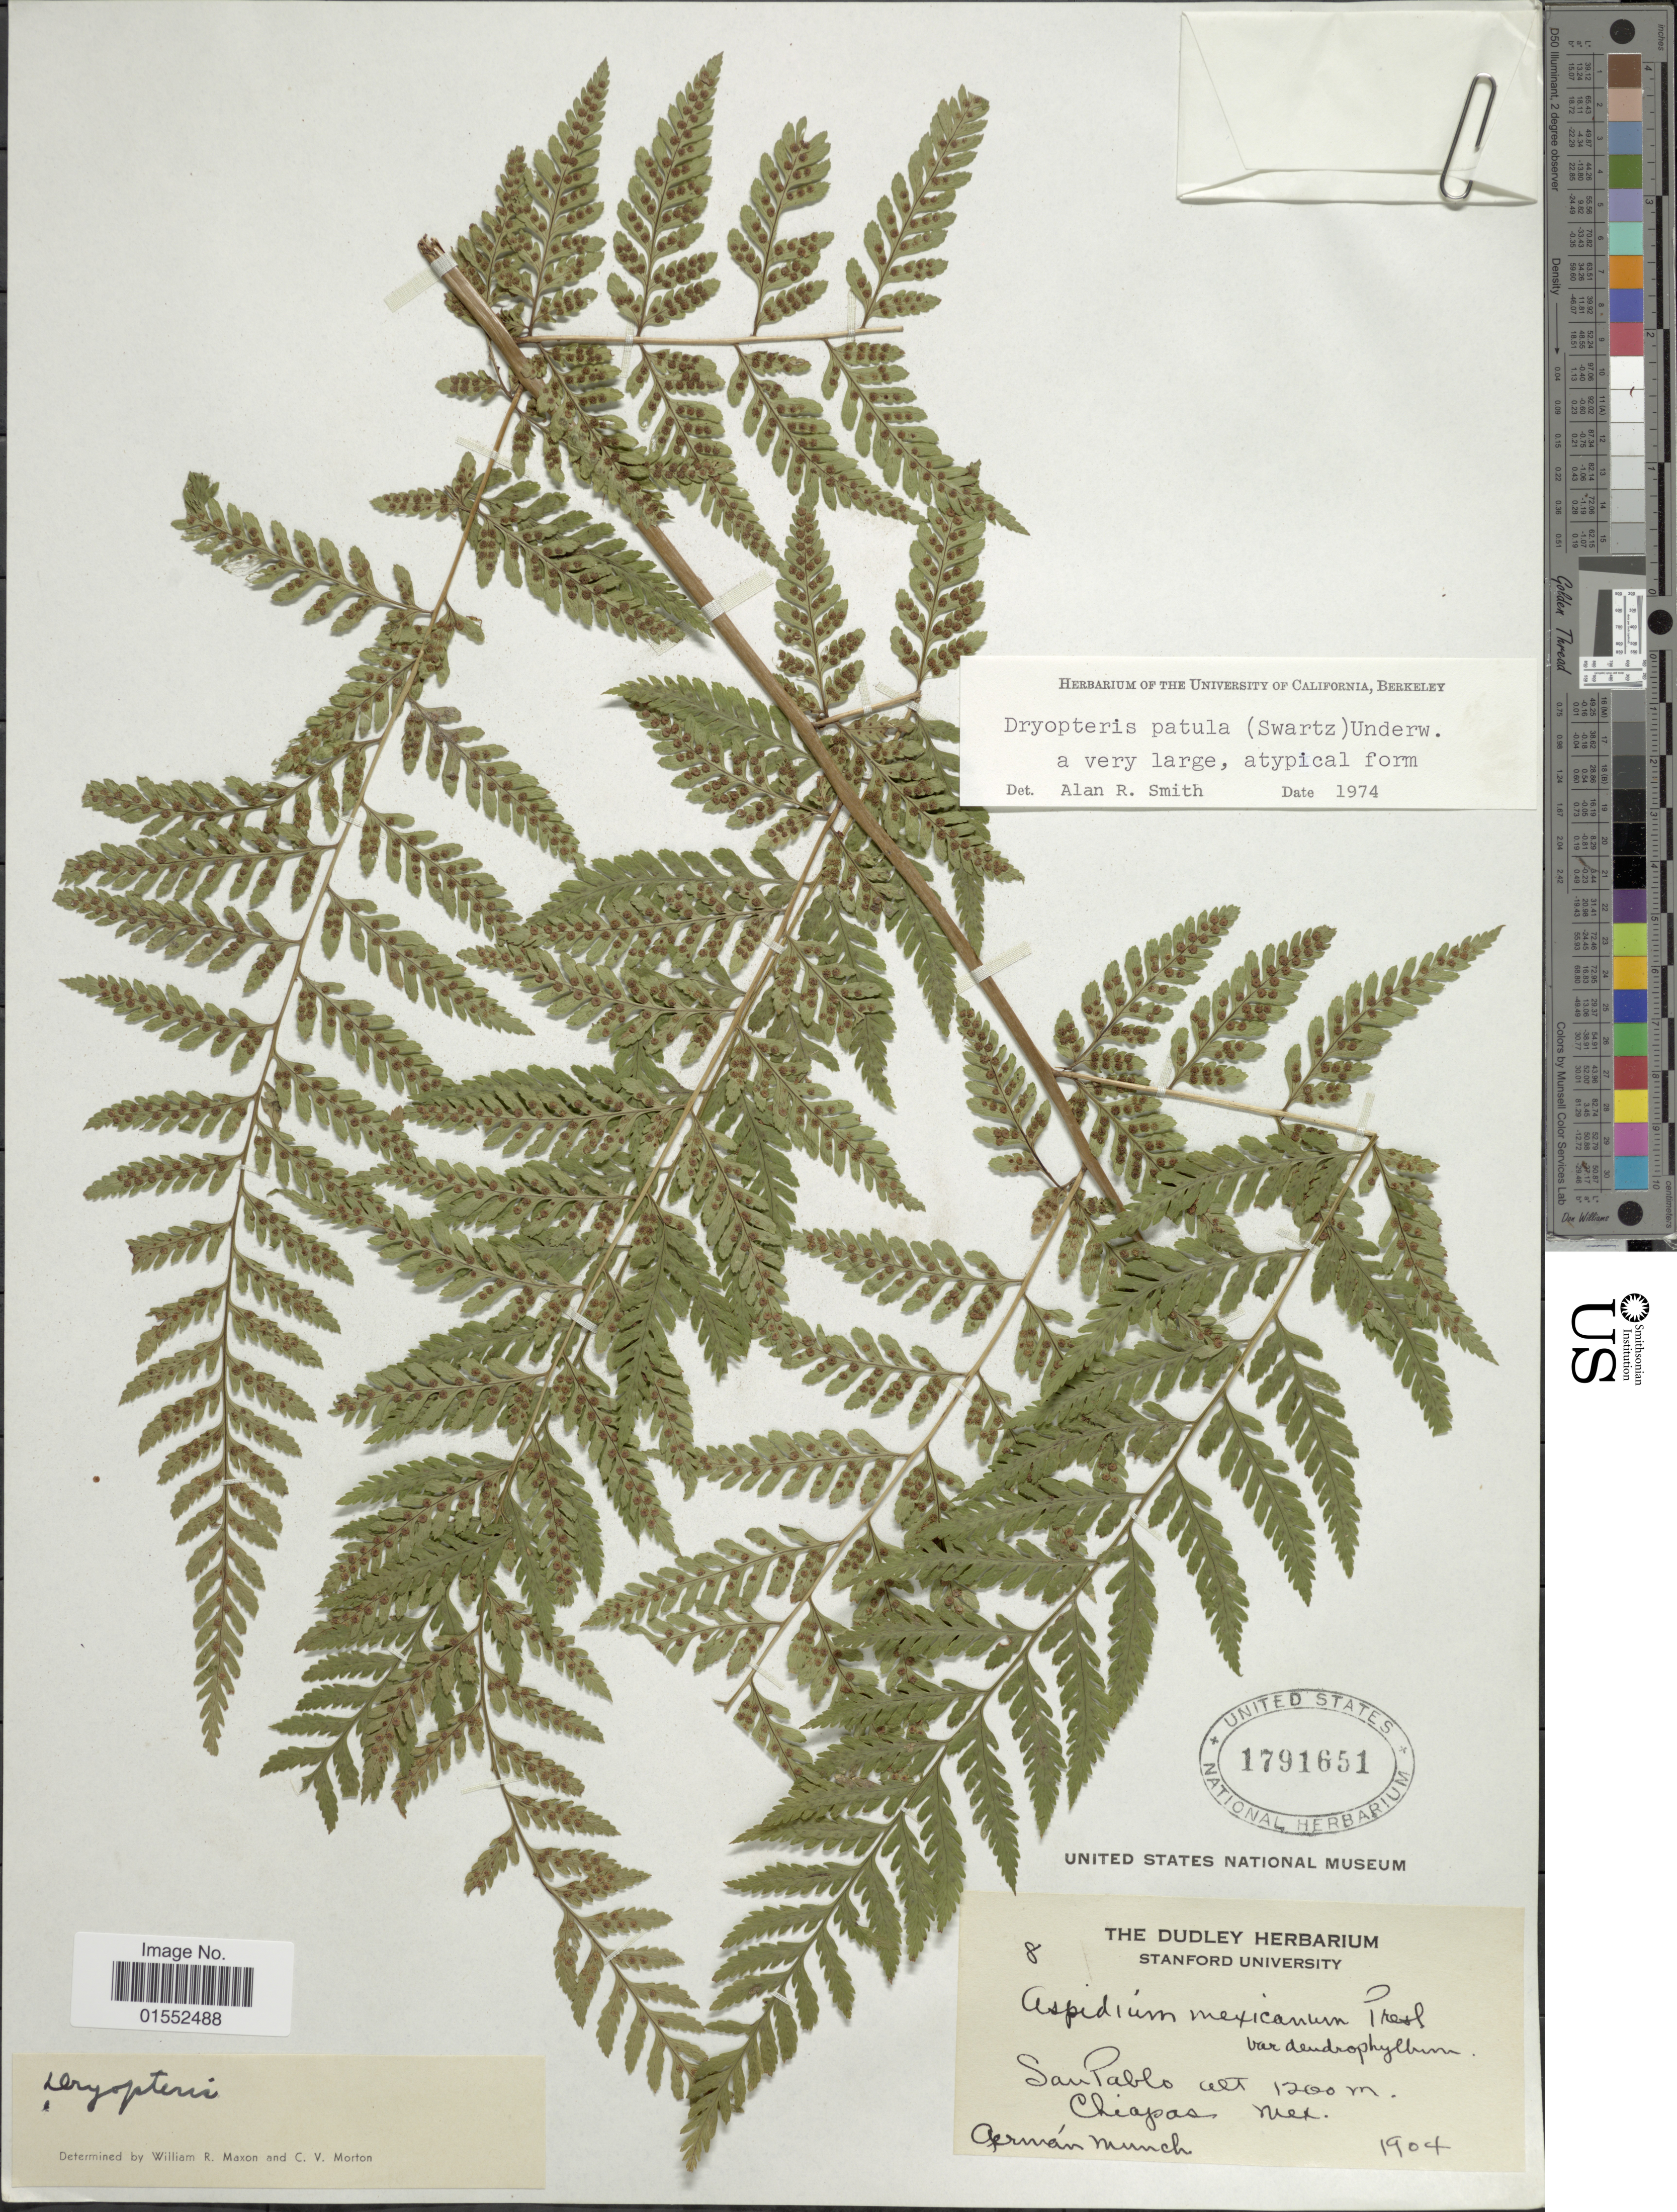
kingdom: Plantae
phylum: Tracheophyta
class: Polypodiopsida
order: Polypodiales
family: Dryopteridaceae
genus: Dryopteris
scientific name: Dryopteris patula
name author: (Sw.) Underw.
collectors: G. Munch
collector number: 8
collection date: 1904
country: Mexico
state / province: Chiapas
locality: San Pablo, Chiapas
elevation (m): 1200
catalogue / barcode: US 1791651